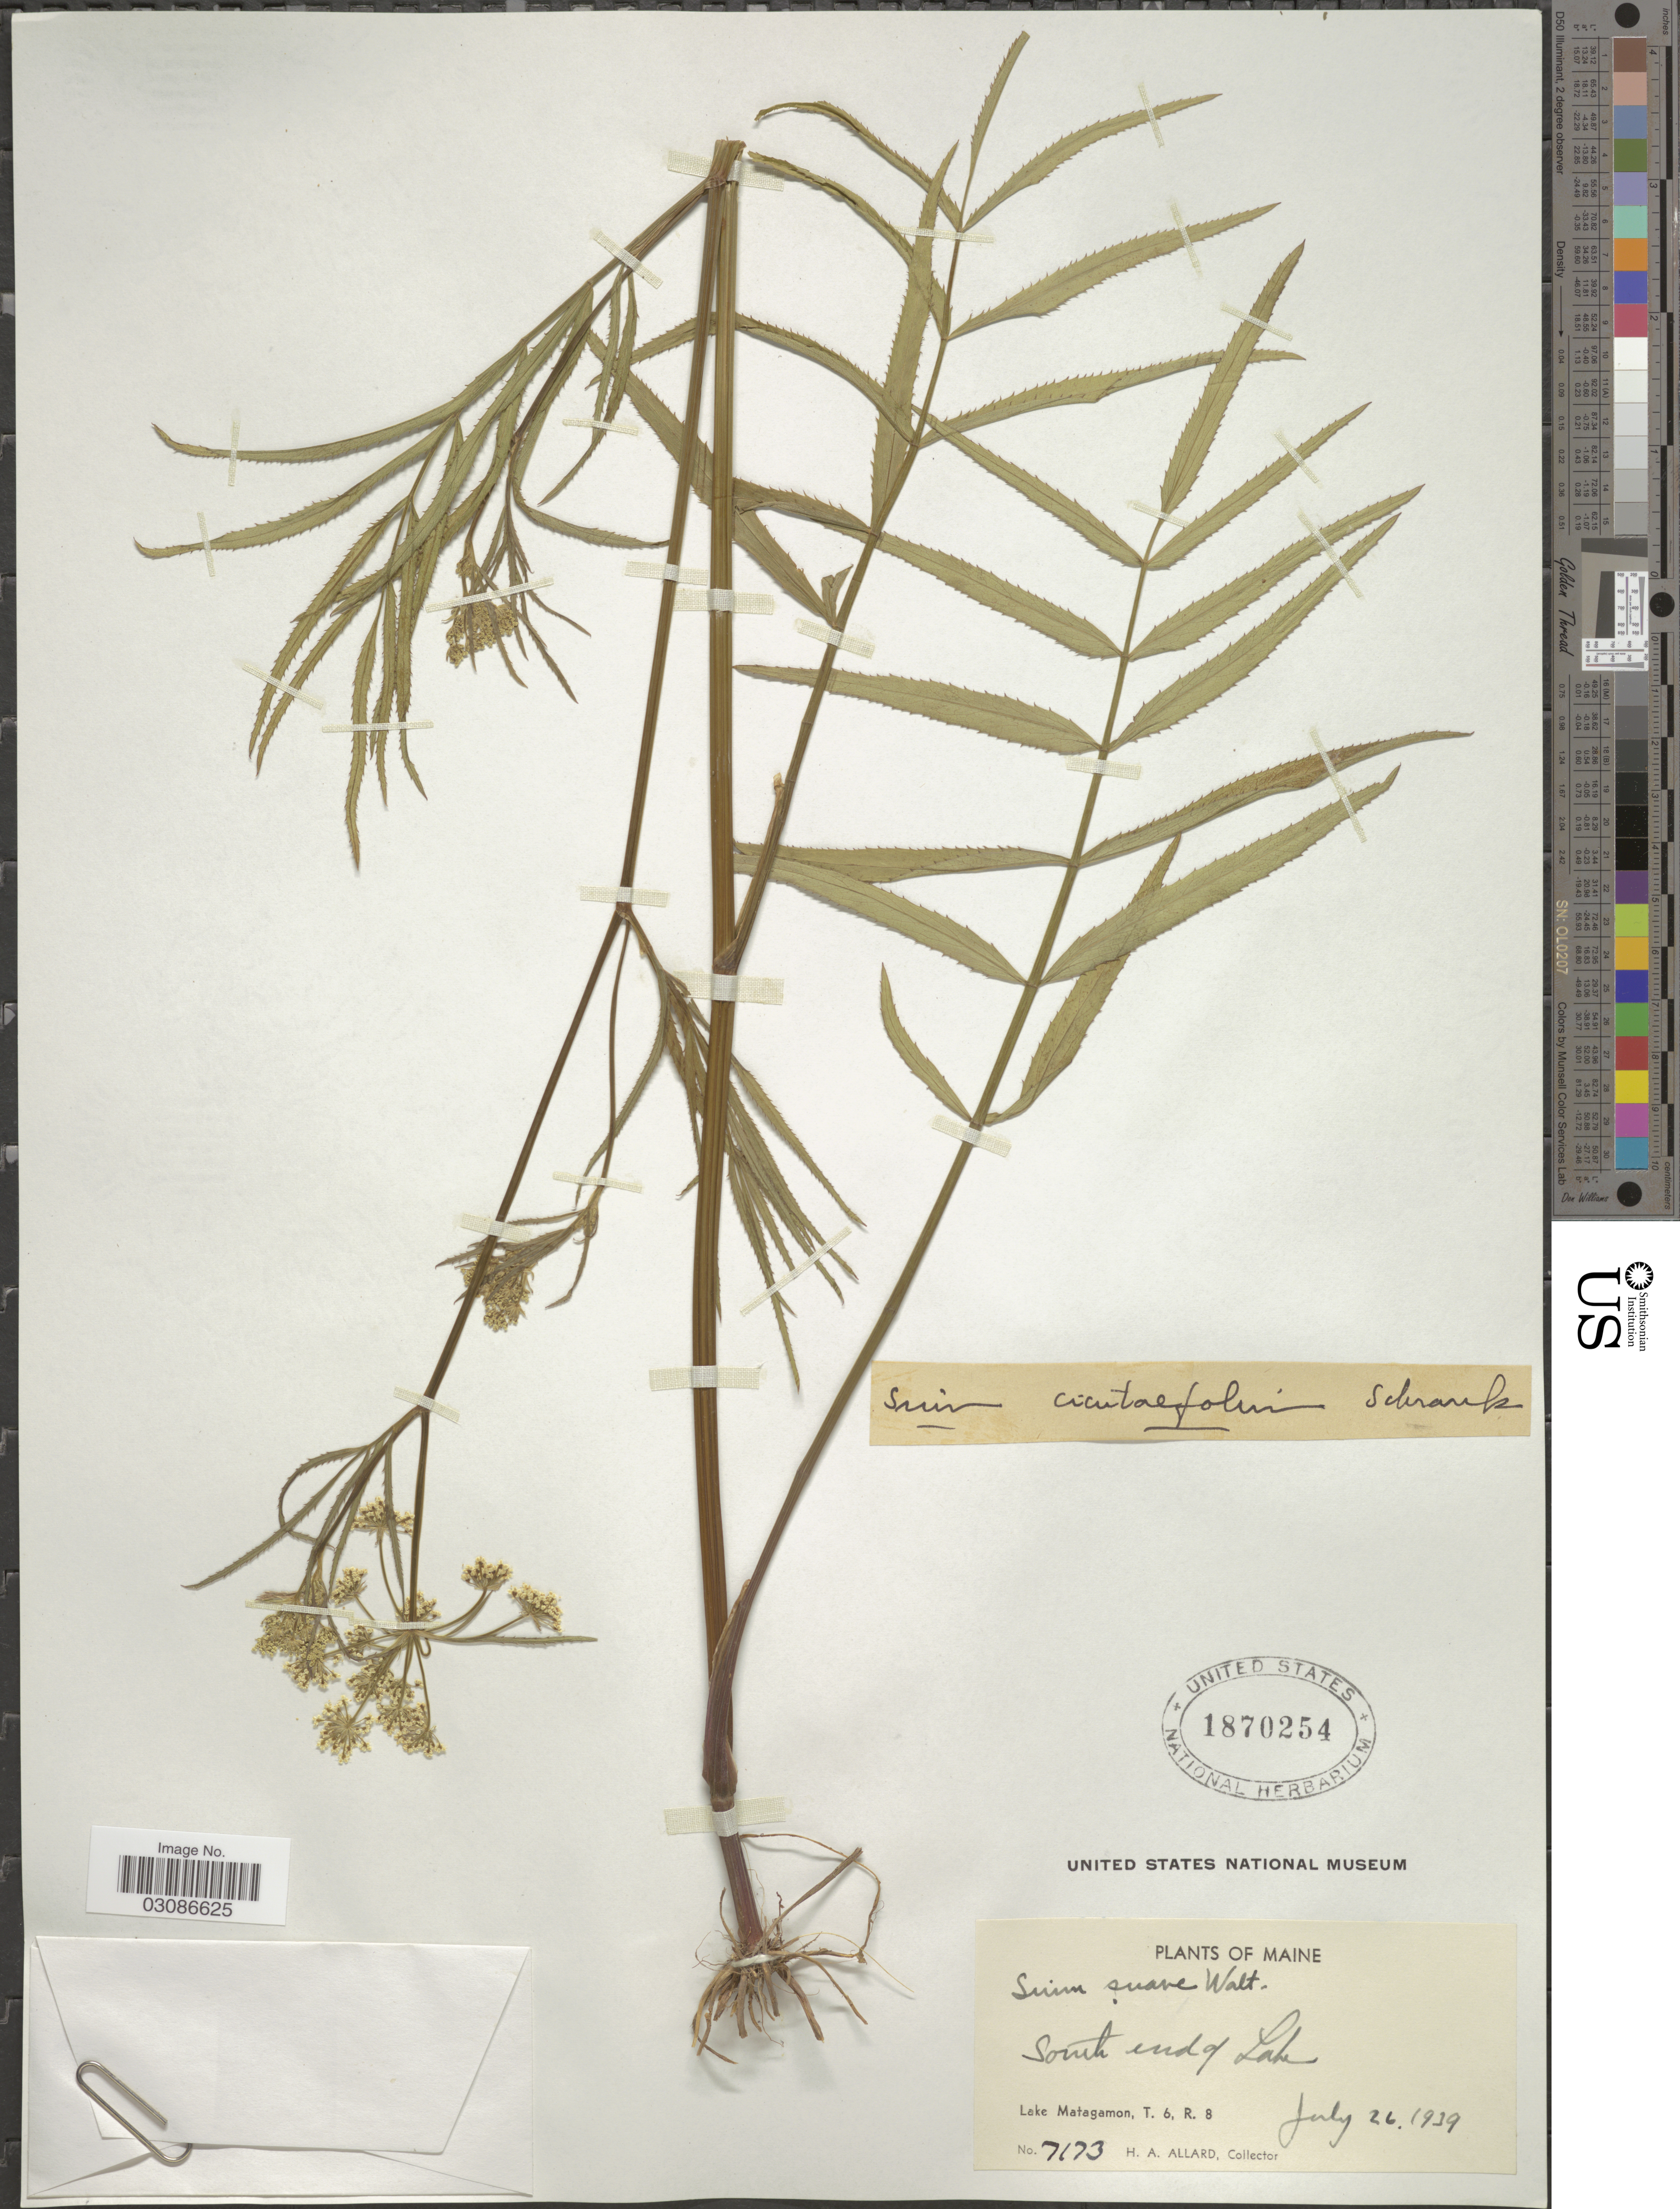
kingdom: Plantae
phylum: Tracheophyta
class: Magnoliopsida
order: Apiales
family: Apiaceae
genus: Sium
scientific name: Sium suave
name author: Walter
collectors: H. A. Allard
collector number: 7173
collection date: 1939-07-26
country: United States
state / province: Maine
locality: South end of Lake, Lake Matagamon, T. 6, R. 8.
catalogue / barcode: US 1870254